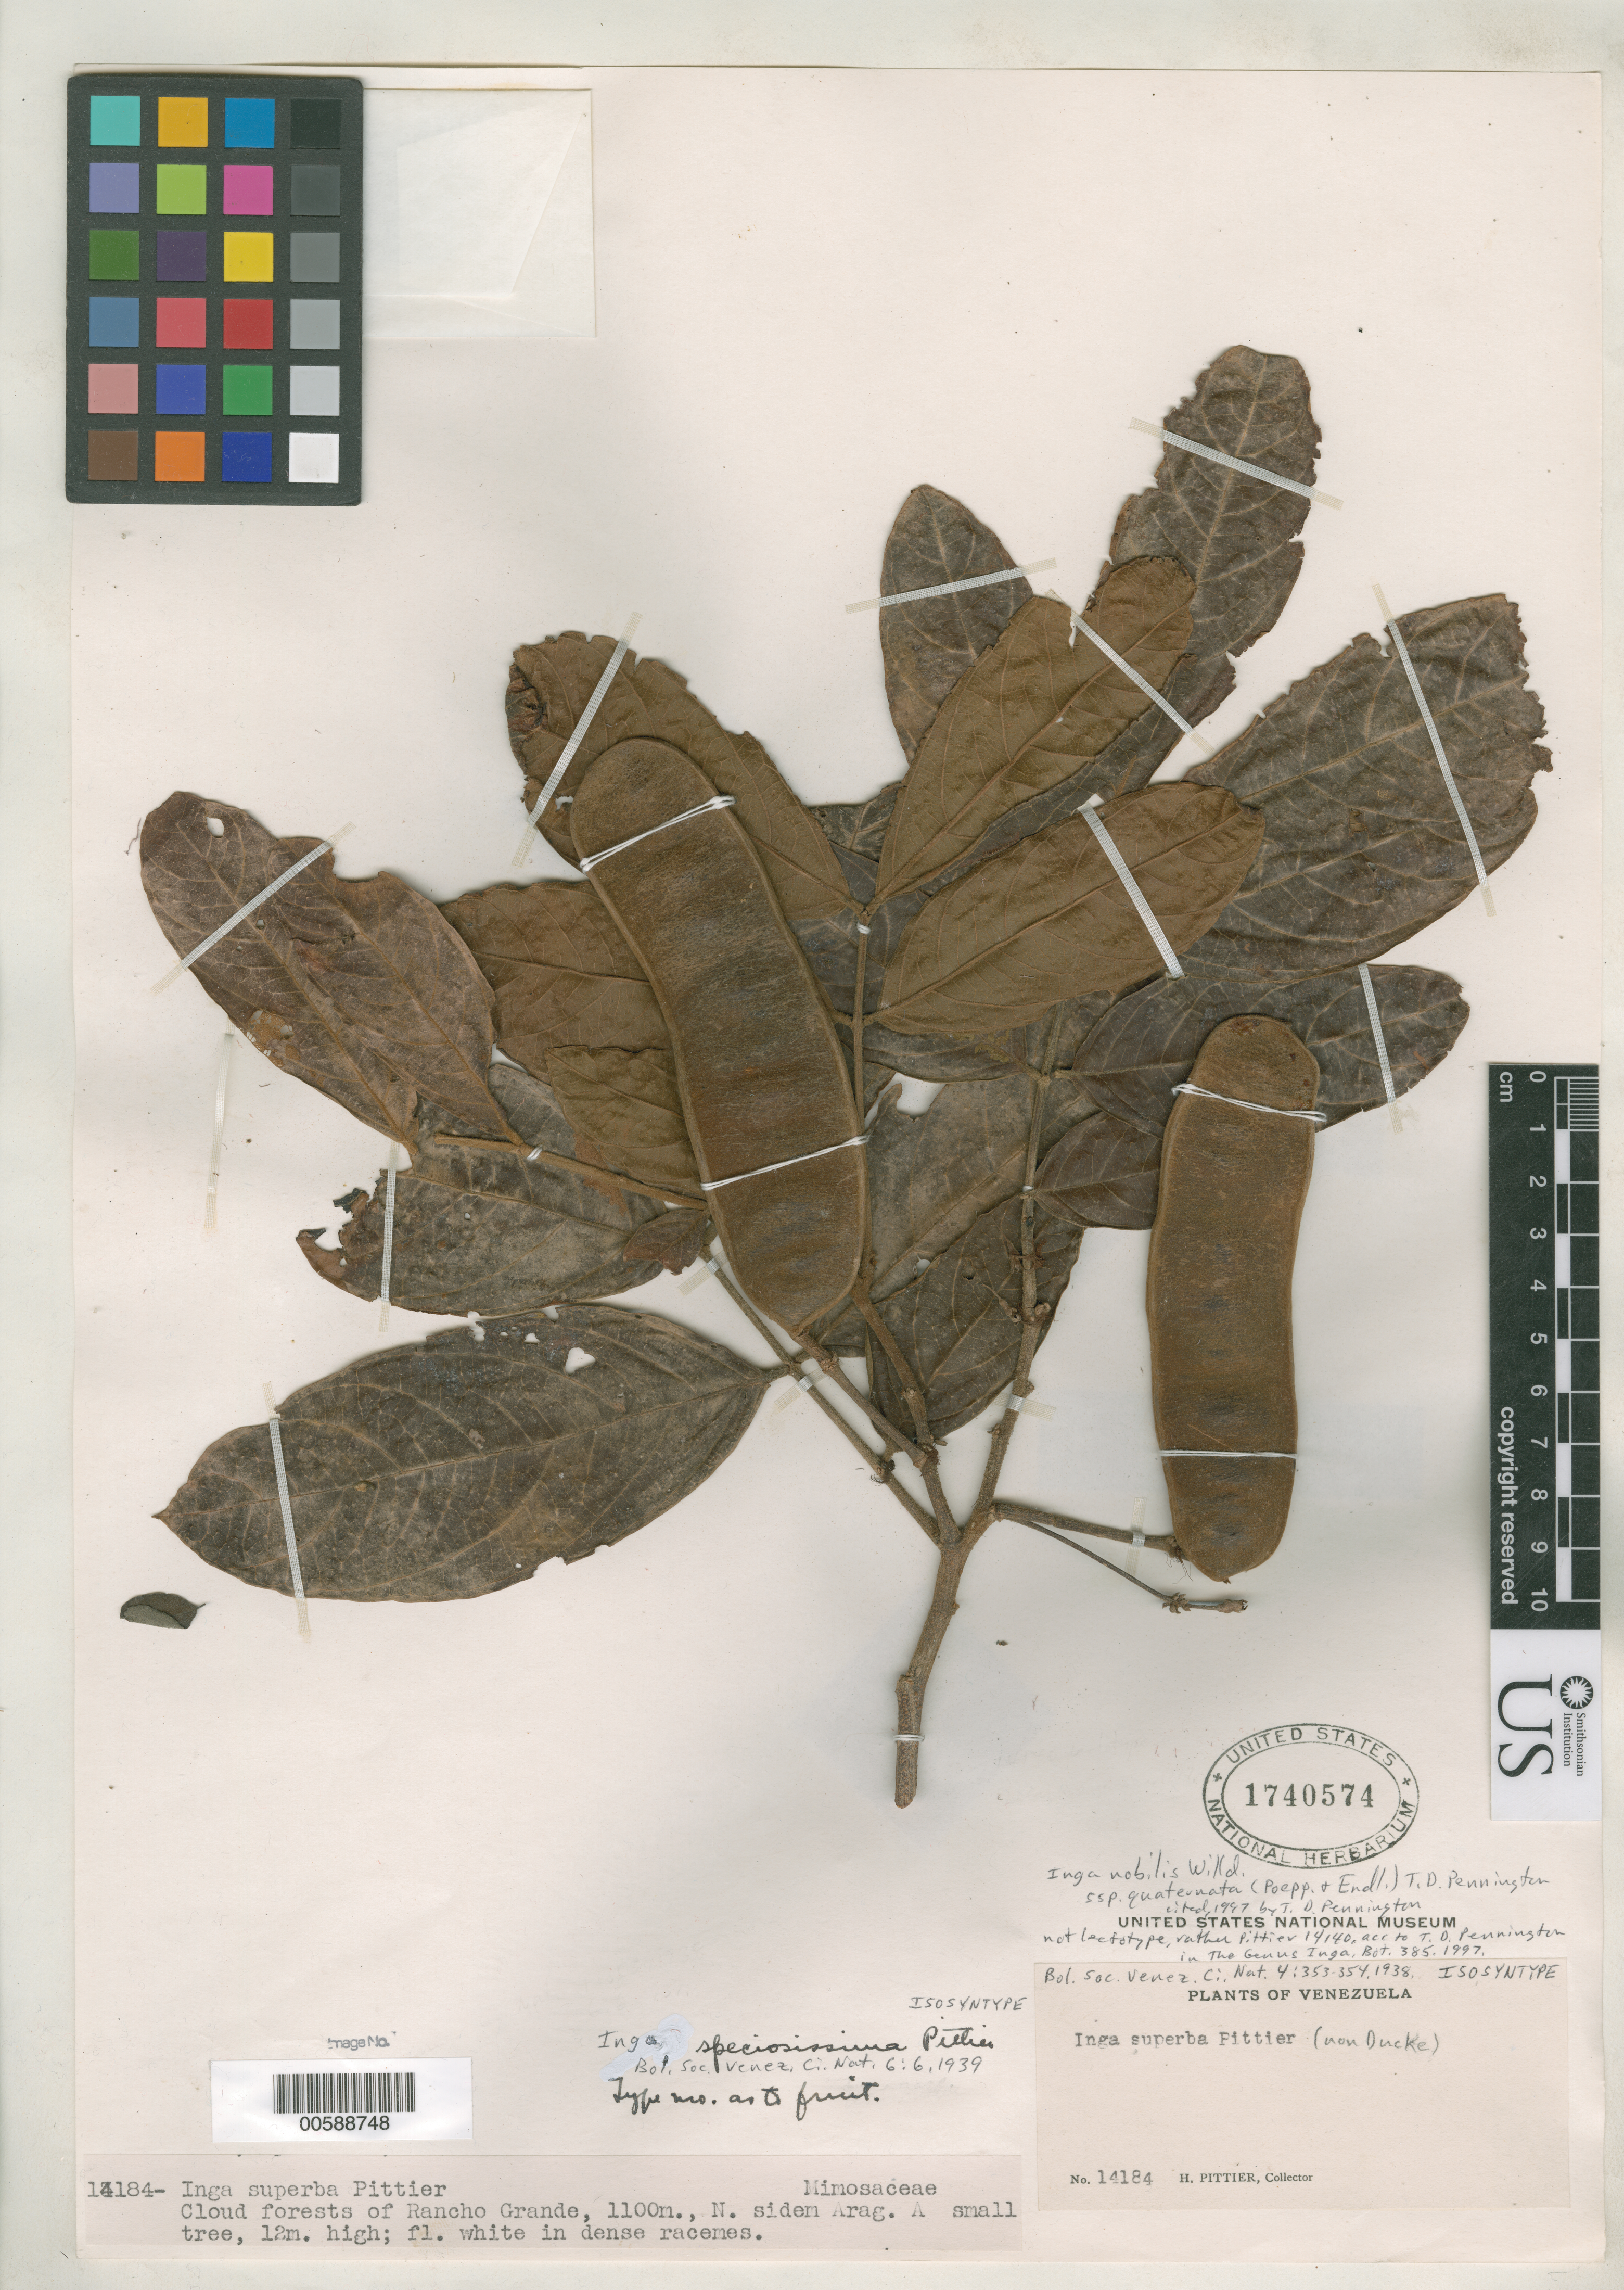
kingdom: Plantae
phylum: Tracheophyta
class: Magnoliopsida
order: Fabales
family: Fabaceae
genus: Inga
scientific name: Inga superba Pittier, nom. illeg.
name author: Pittier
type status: Isosyntype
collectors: H. F. Pittier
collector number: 14184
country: Venezuela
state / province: Aragua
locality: Cloud forests of Rancho Grande, N side.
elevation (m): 1100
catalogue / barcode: US 1740574